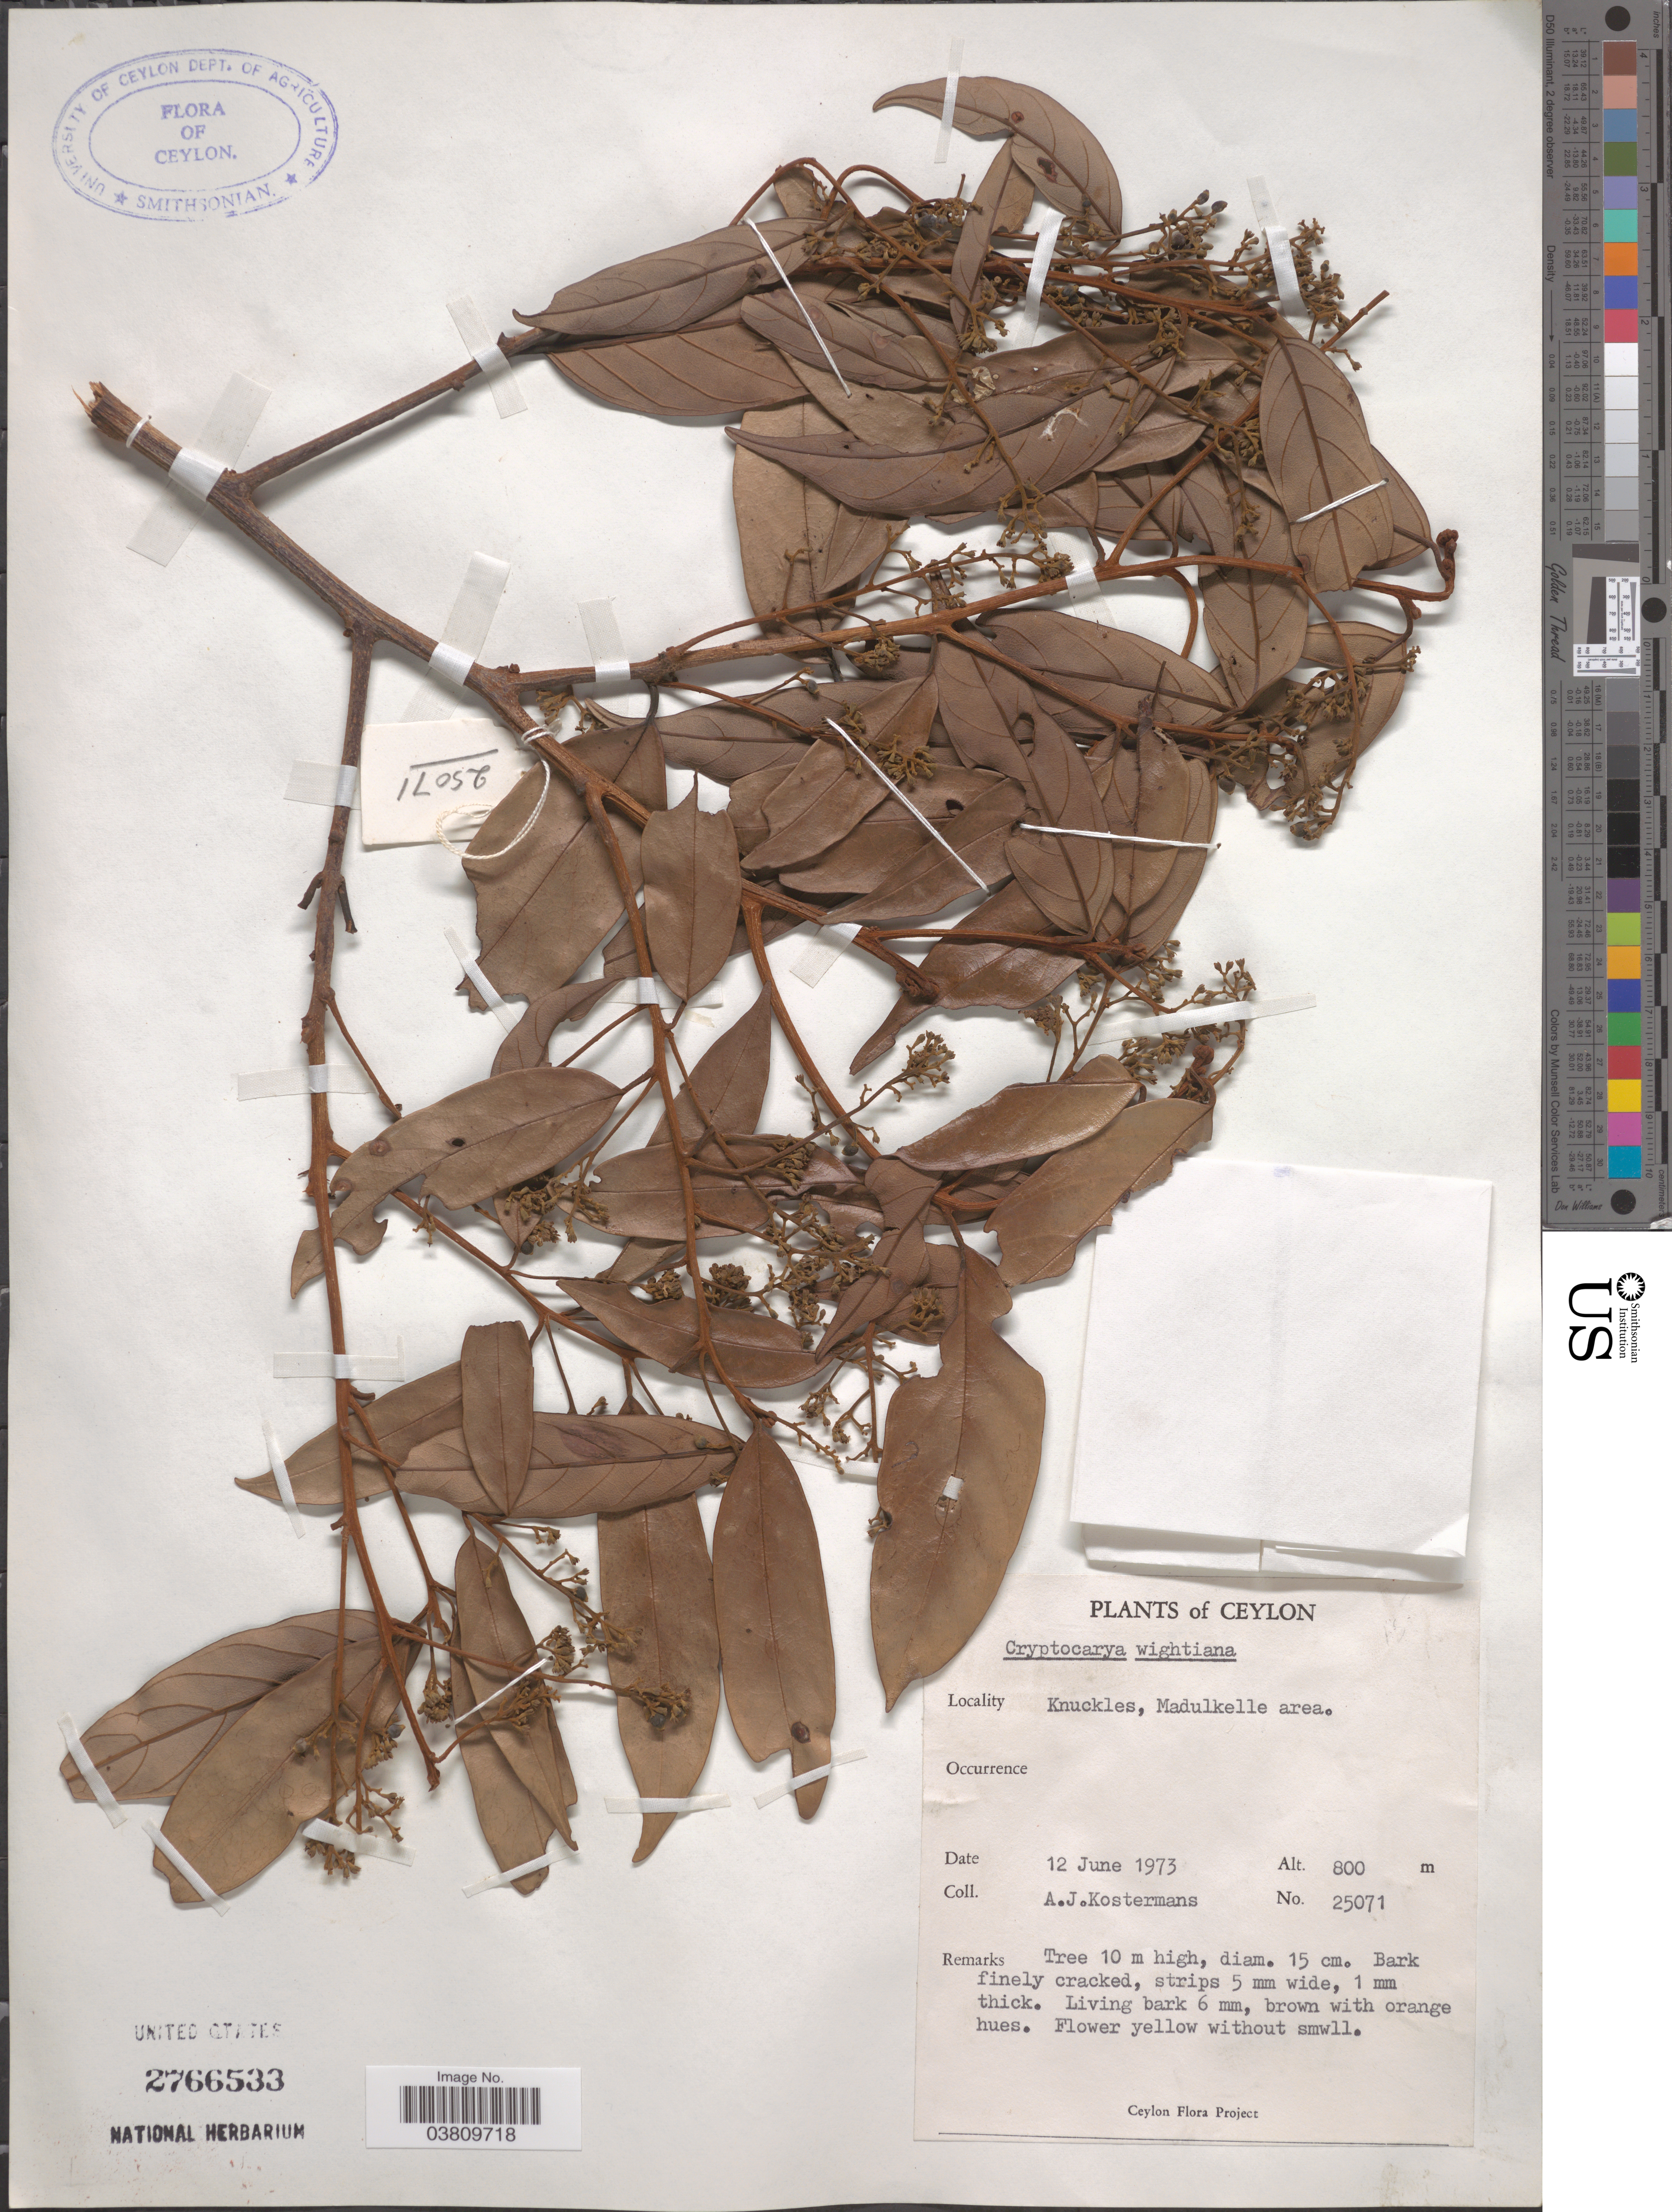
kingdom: Plantae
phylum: Tracheophyta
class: Magnoliopsida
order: Laurales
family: Lauraceae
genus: Cryptocarya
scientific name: Cryptocarya wightiana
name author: Thwaites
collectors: A. J. G. Kostermans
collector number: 25071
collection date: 1973-06-12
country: Sri Lanka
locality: Ceylon. Knuckles. Madulkelle area.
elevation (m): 800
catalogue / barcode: US 2766533